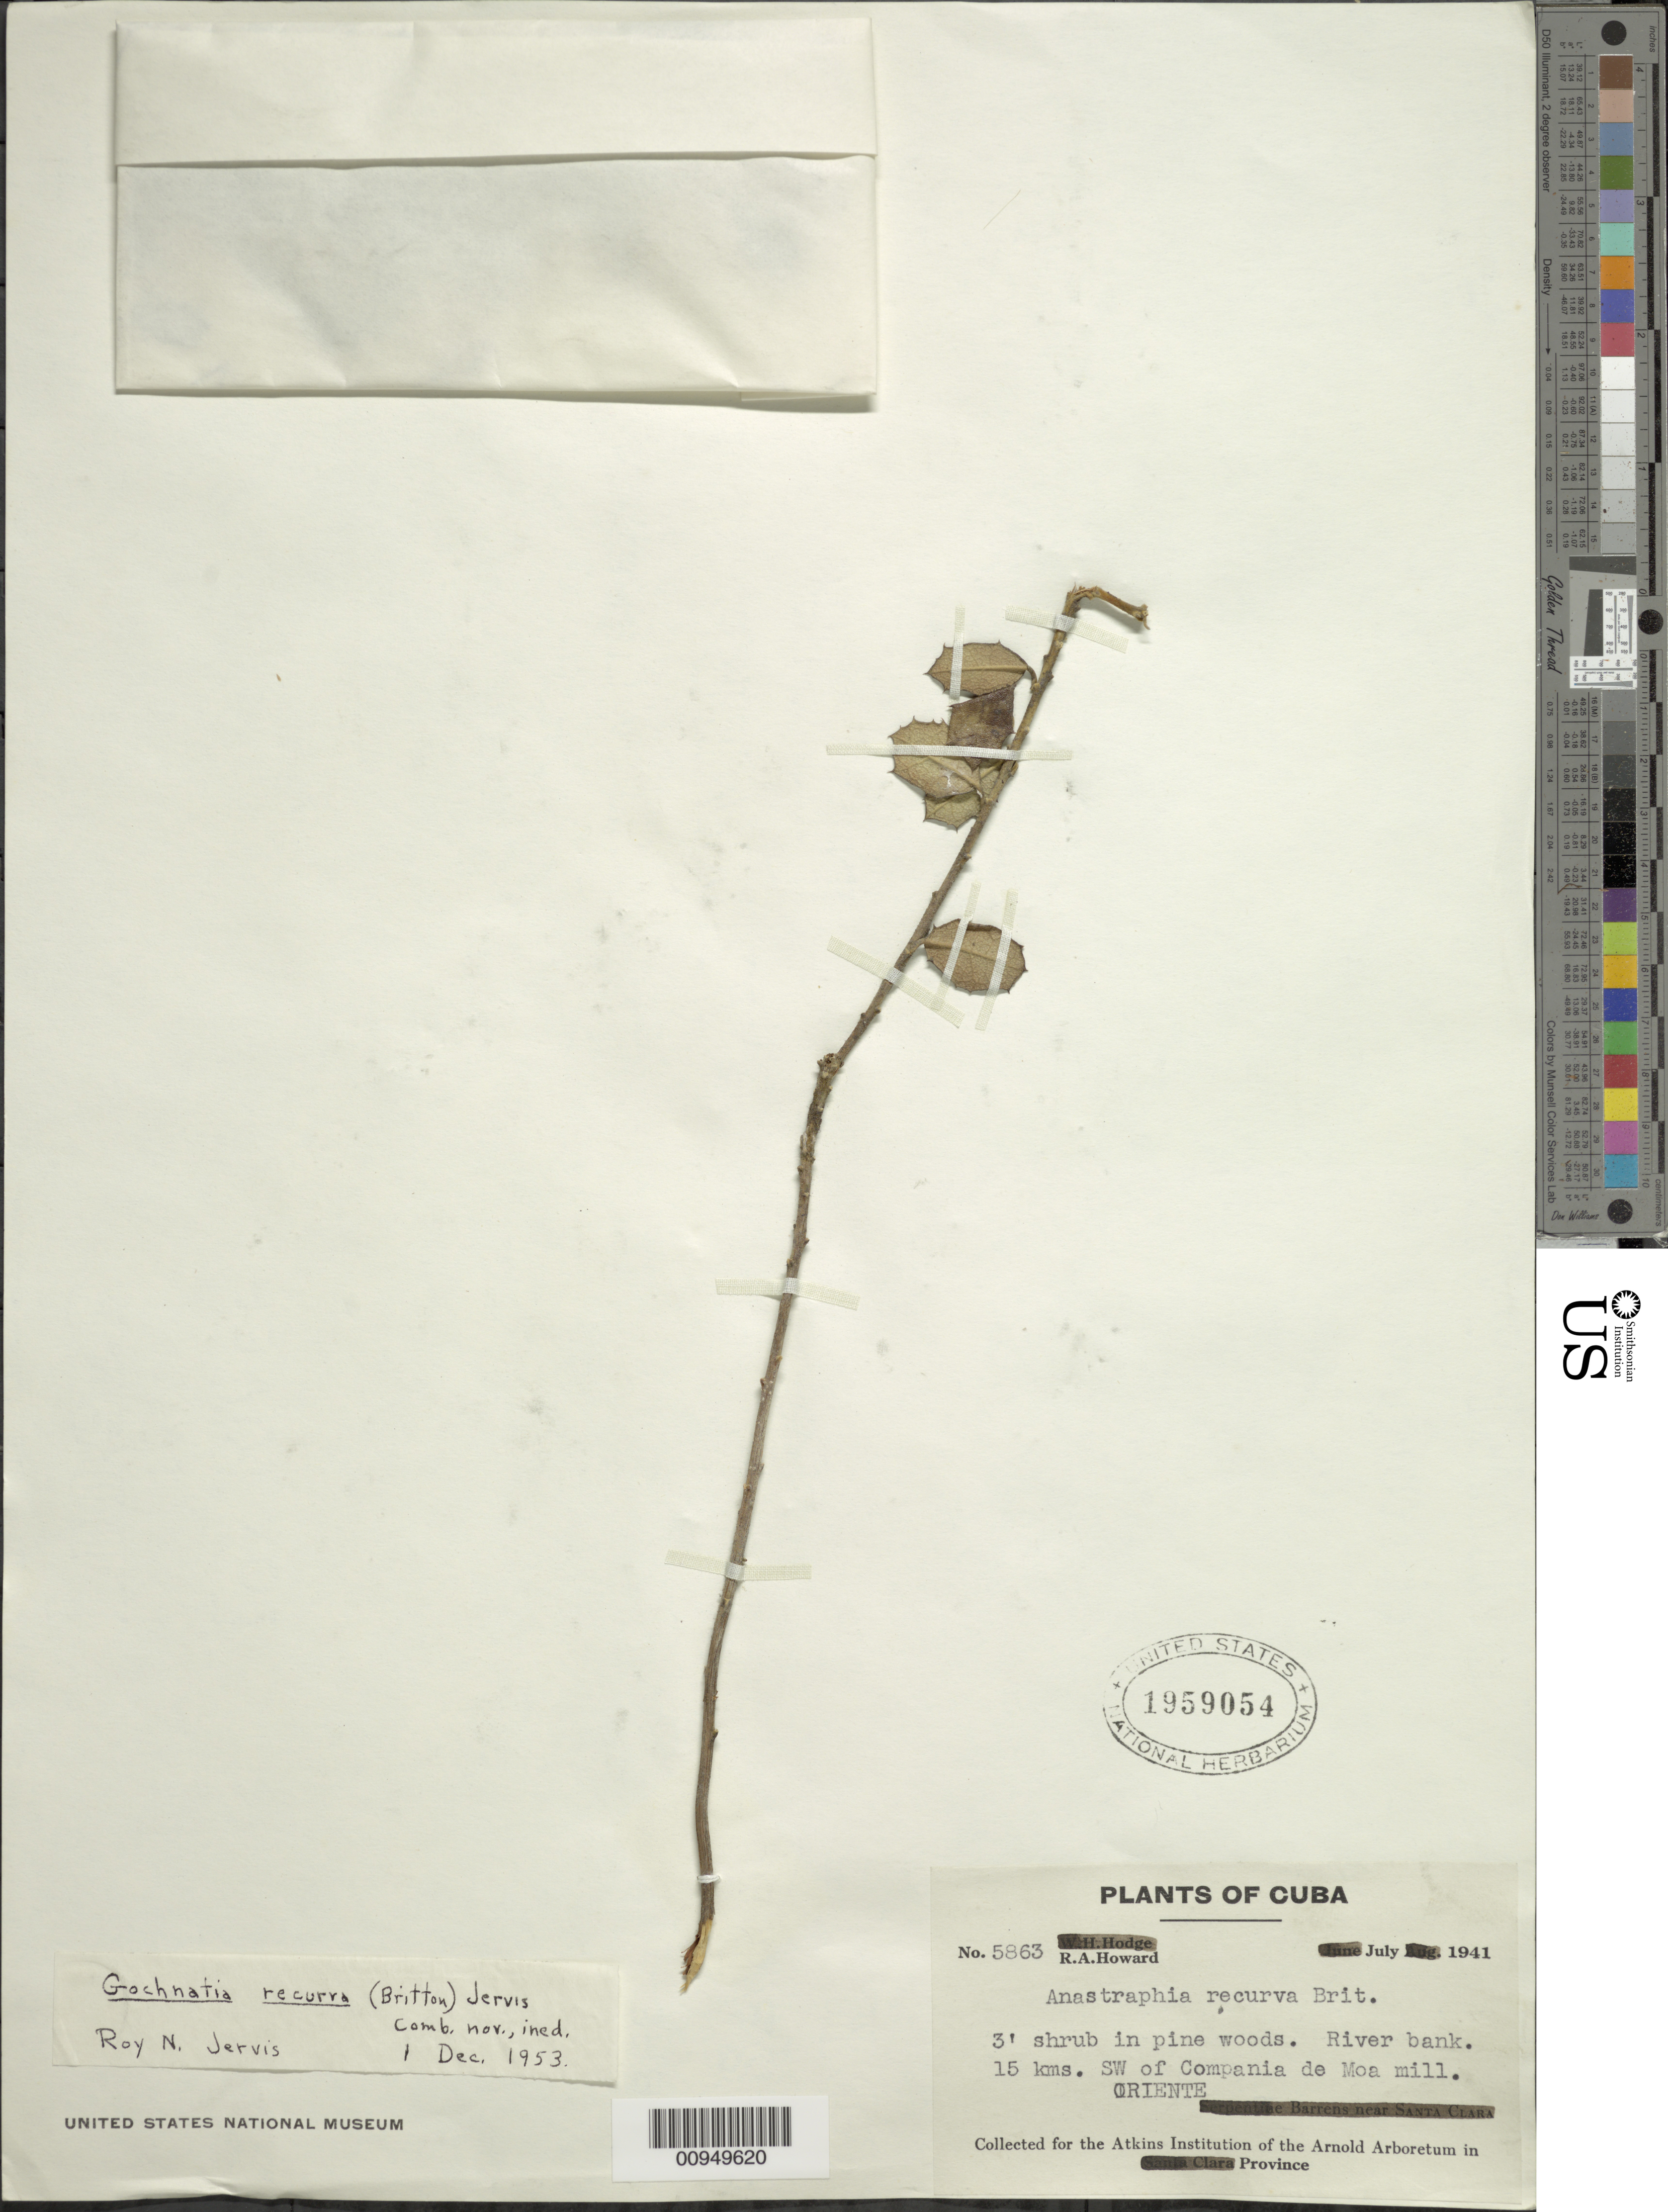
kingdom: Plantae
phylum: Tracheophyta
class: Magnoliopsida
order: Asterales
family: Asteraceae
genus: Anastraphia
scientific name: Anastraphia recurva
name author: Britton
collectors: R. A. Howard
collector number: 5863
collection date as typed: Jul 1941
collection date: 1941-07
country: Cuba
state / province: Holguín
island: Cuba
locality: Pine woods, river bank 15 kms SW of Compania de Moa mill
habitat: In pine woods along river bank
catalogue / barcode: US 1959054